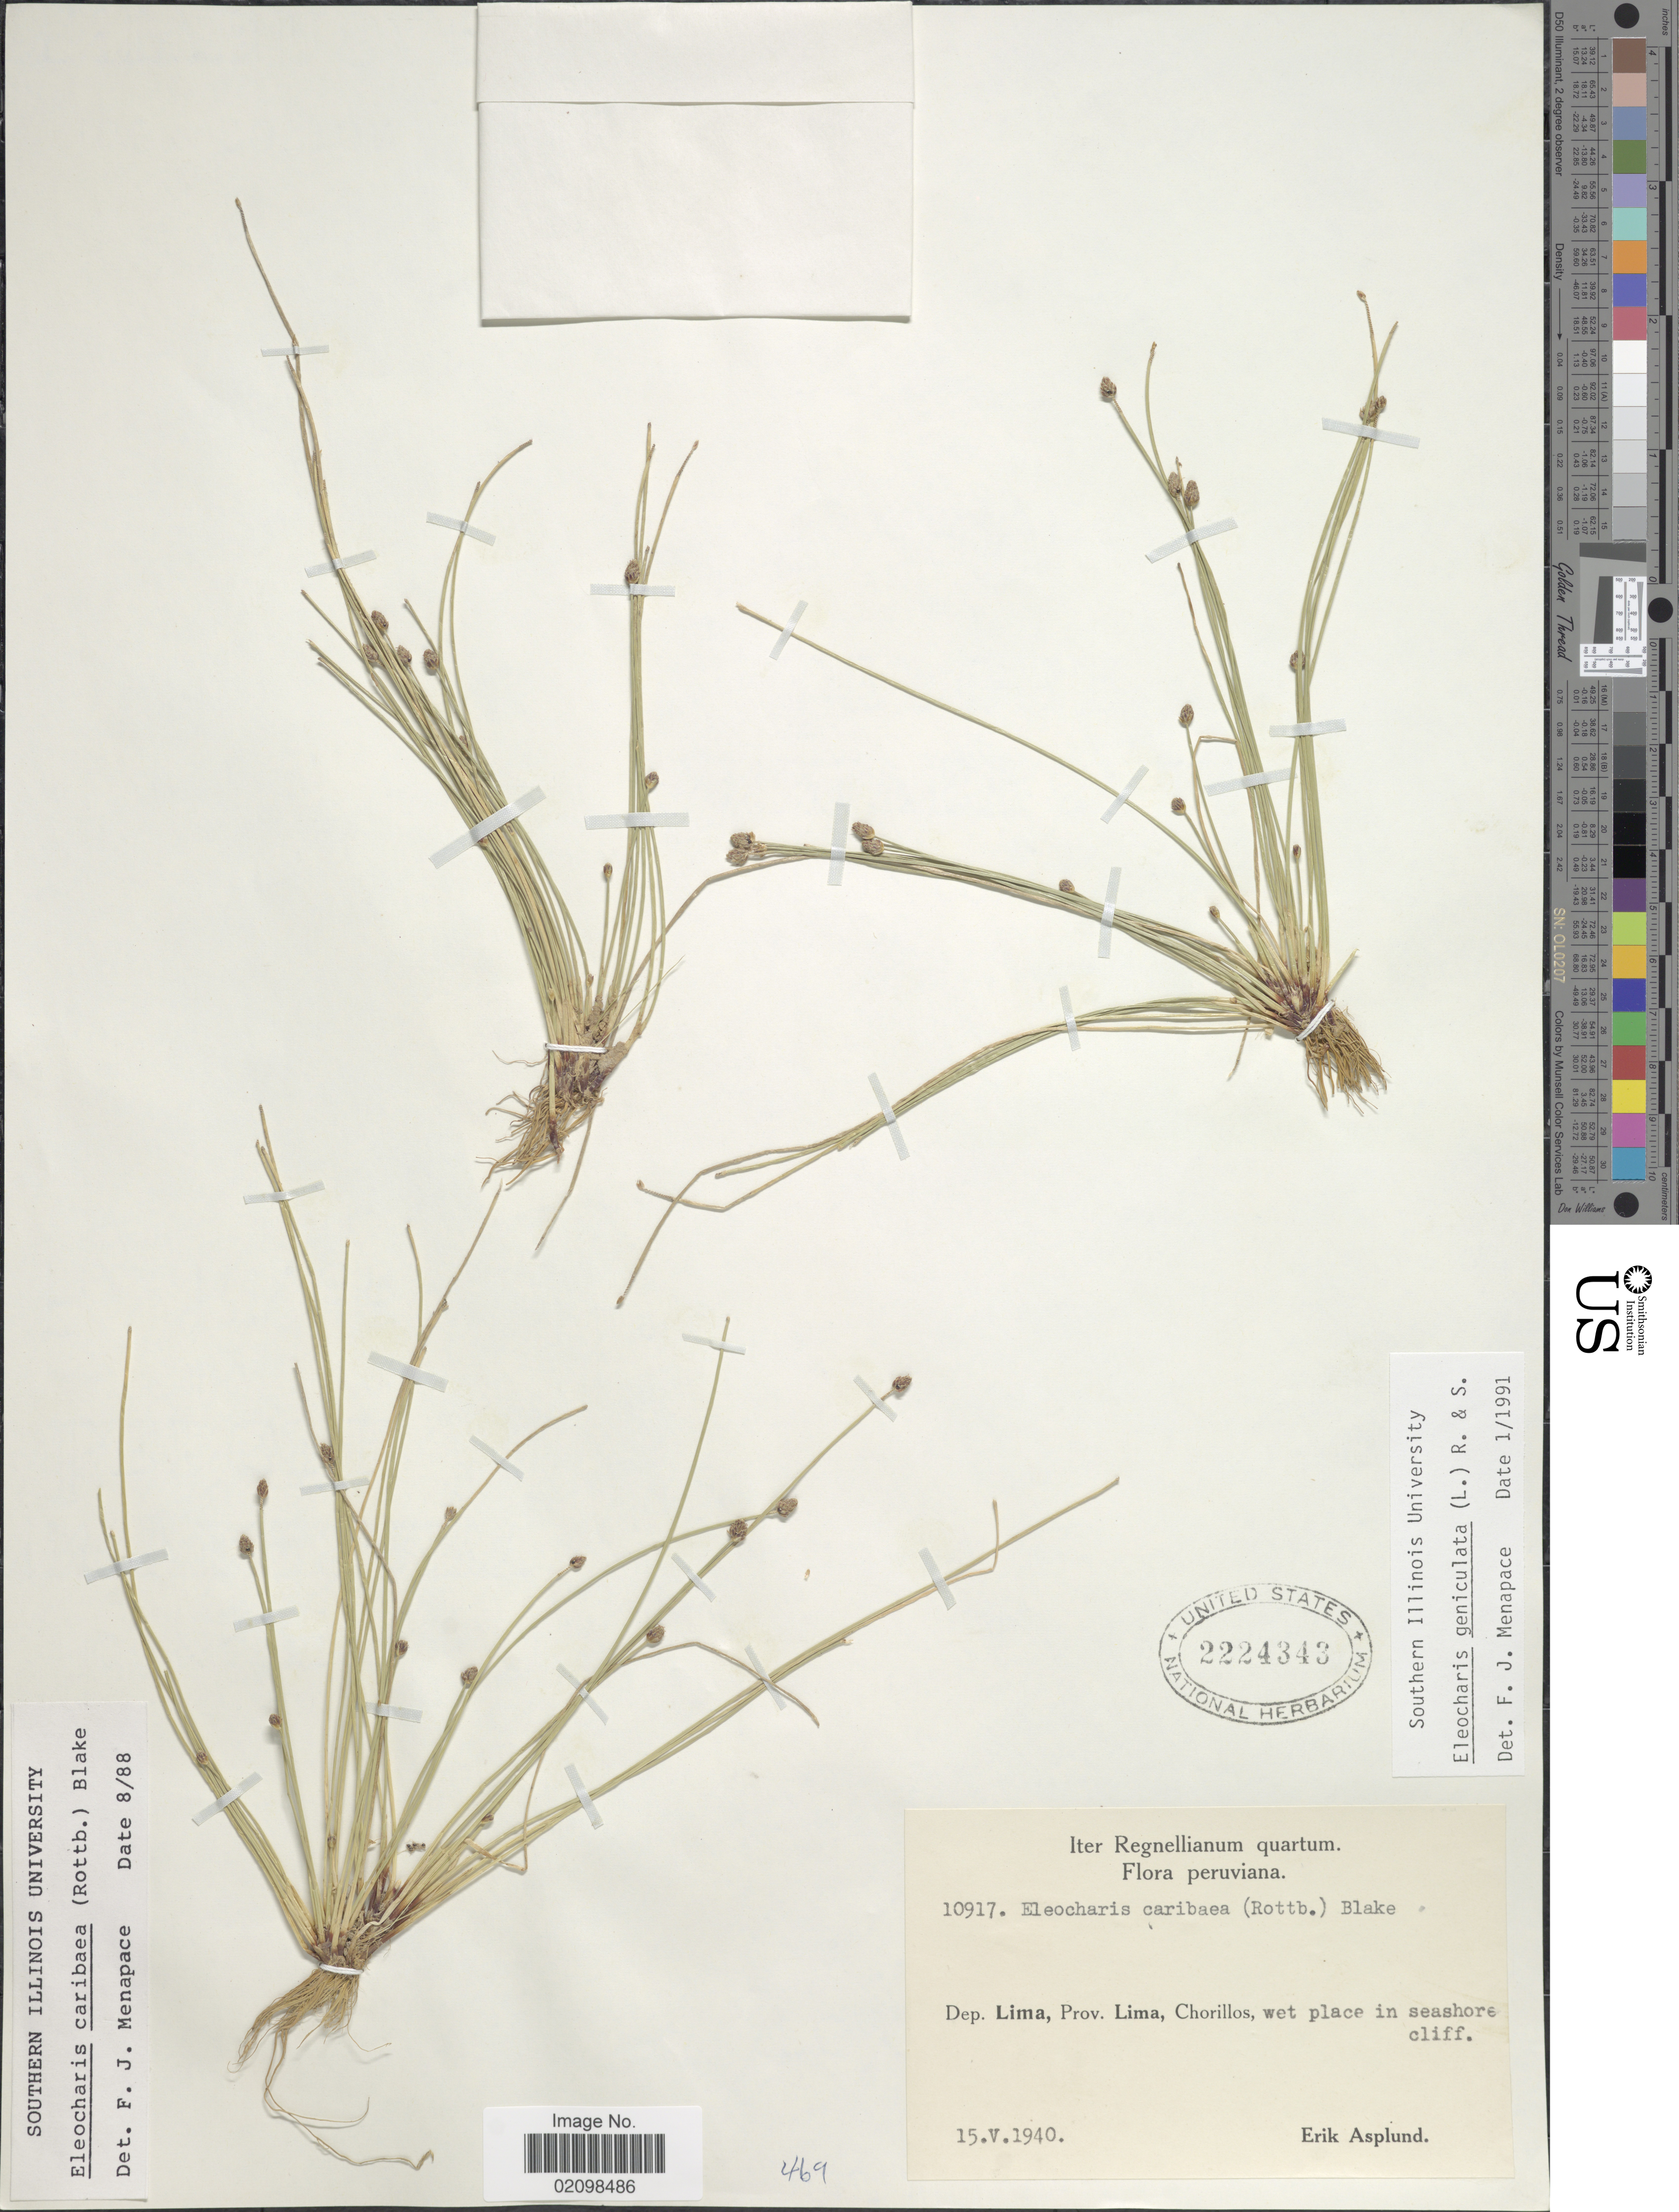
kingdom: Plantae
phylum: Tracheophyta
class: Liliopsida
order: Poales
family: Cyperaceae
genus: Eleocharis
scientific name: Eleocharis geniculata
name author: (L.) Roem. & Schult.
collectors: E. Asplund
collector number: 10917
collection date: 1940-05-15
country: Peru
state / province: Lima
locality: Prov. Lima, Chorillos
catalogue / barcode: US 2224343